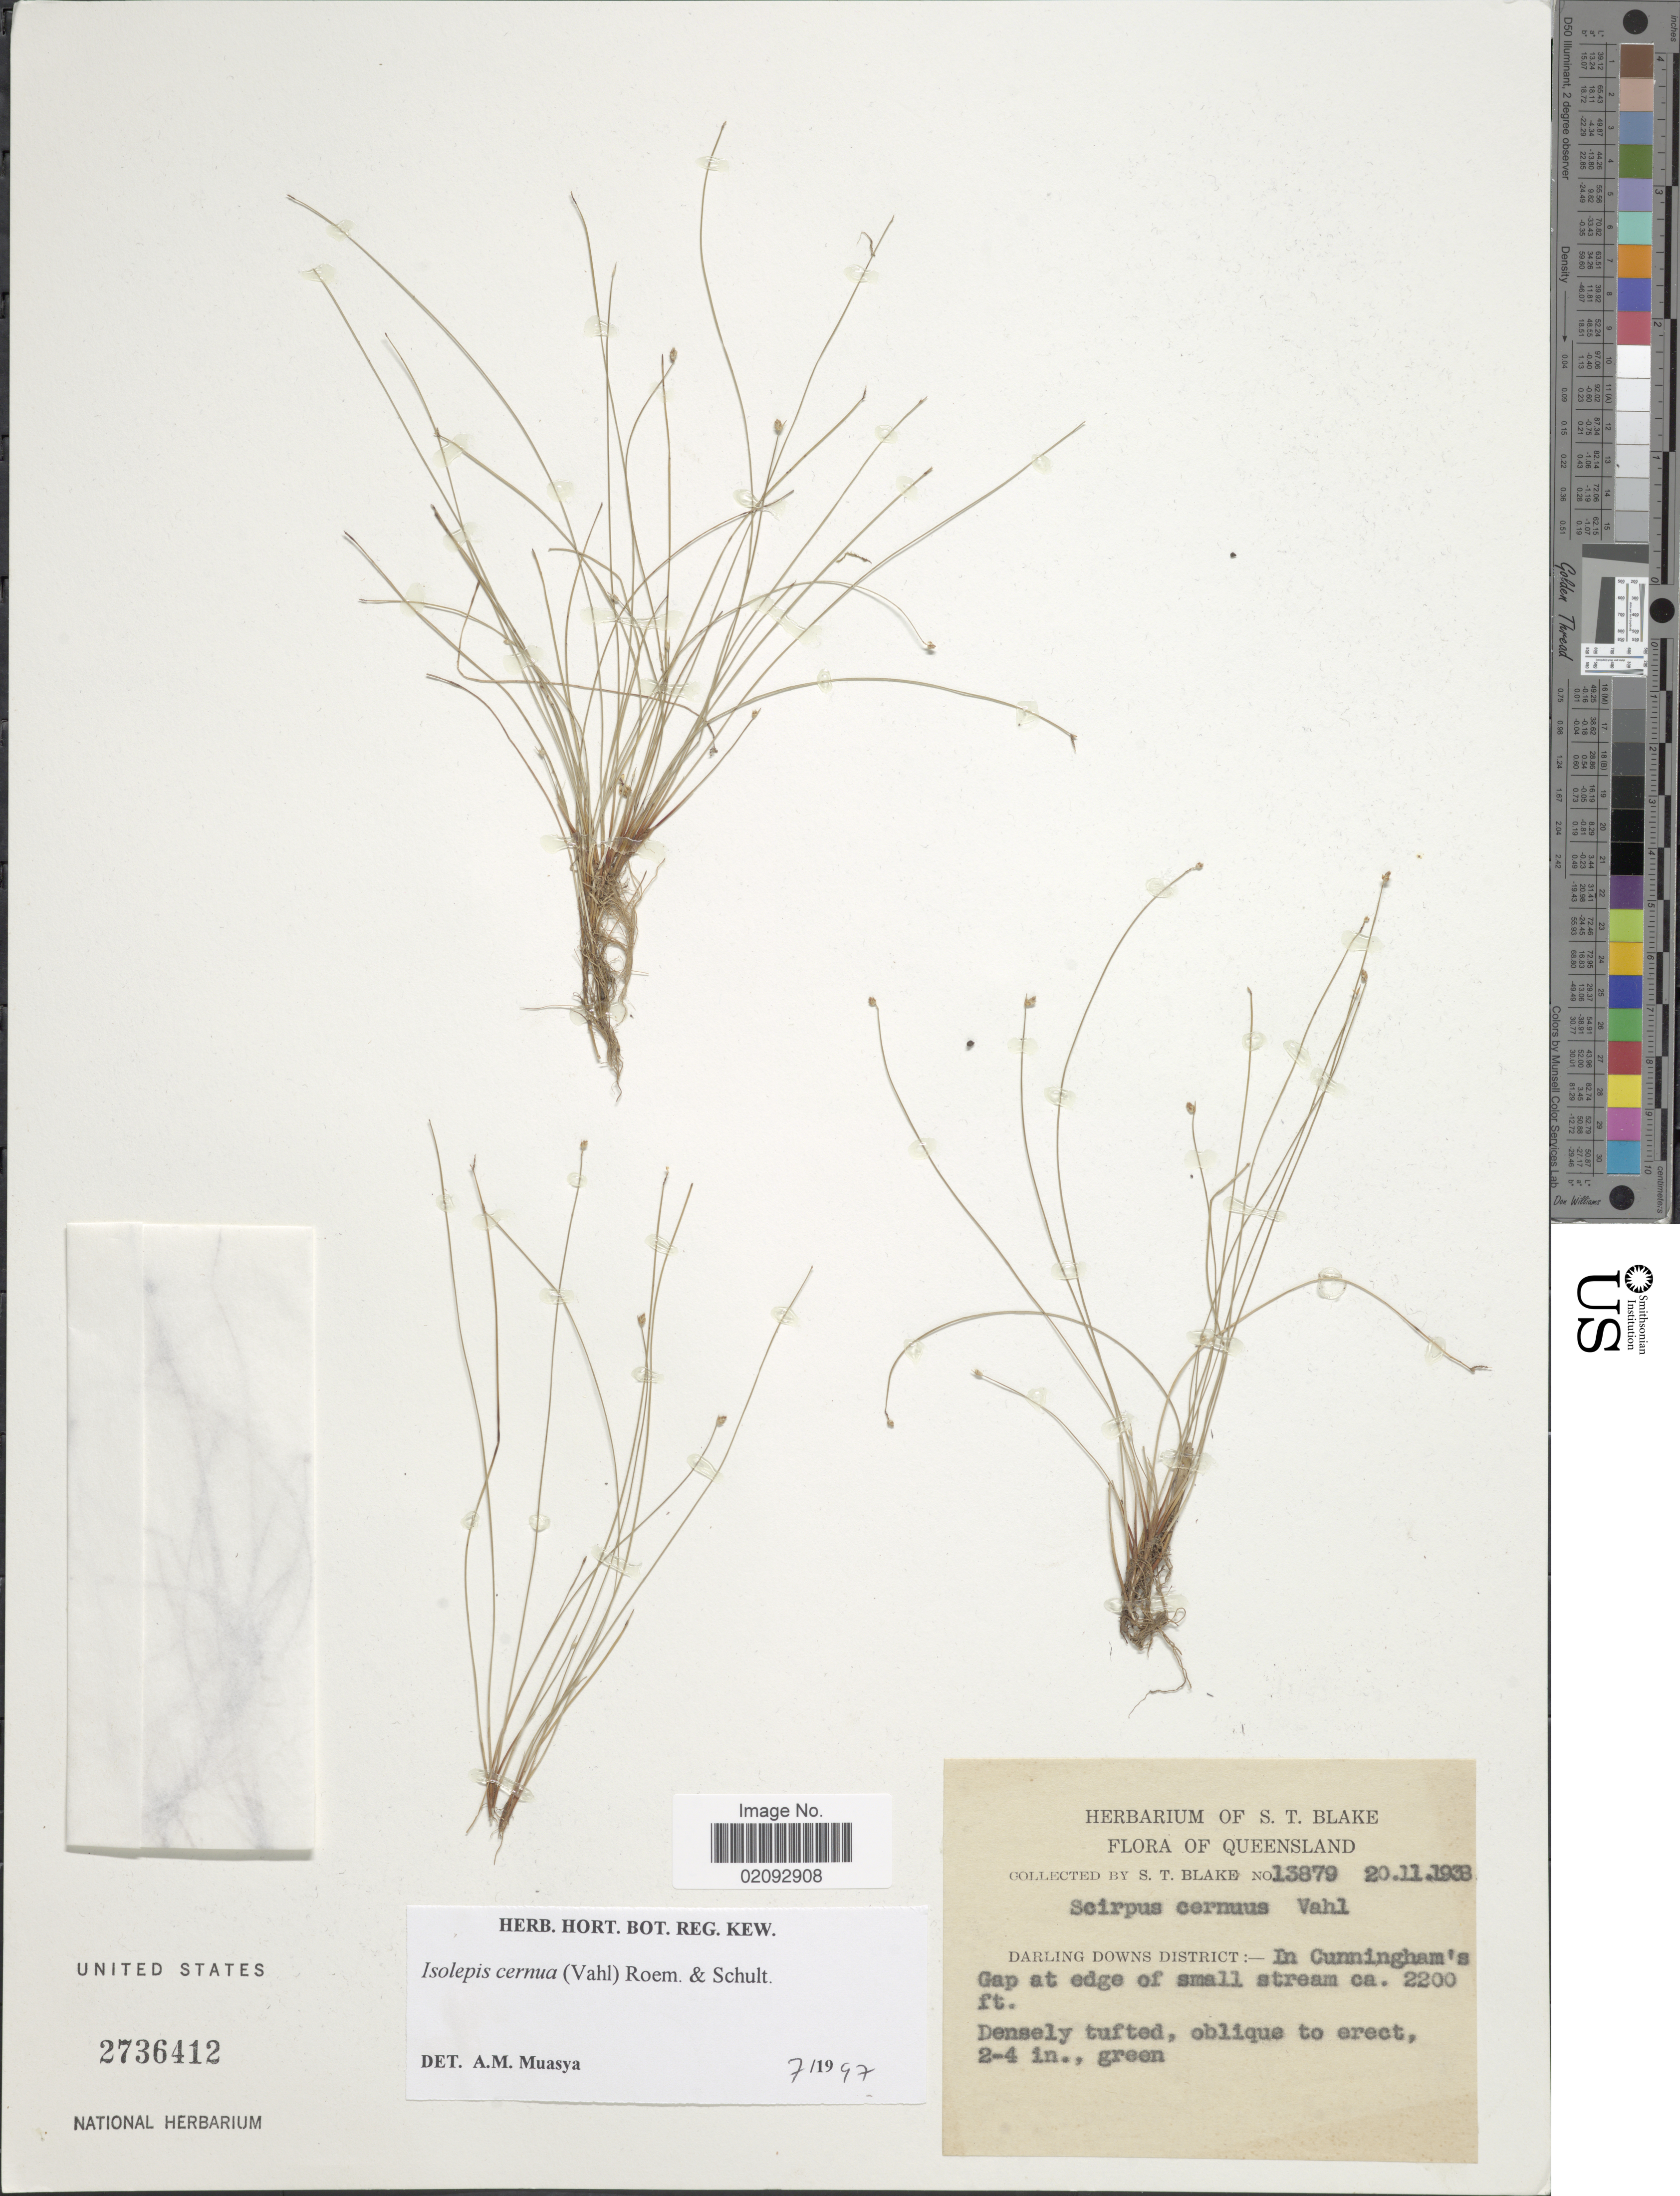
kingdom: Plantae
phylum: Tracheophyta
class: Liliopsida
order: Poales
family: Cyperaceae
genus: Isolepis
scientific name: Isolepis cernua var. cernua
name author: (Vahl) Roem. & Schult.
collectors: S. T. Blake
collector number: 13879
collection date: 1938-11-20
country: Australia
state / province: Queensland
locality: Darling Downs District:- In Cunningham's Gap at edge of small stream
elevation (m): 671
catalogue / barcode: US 2736412